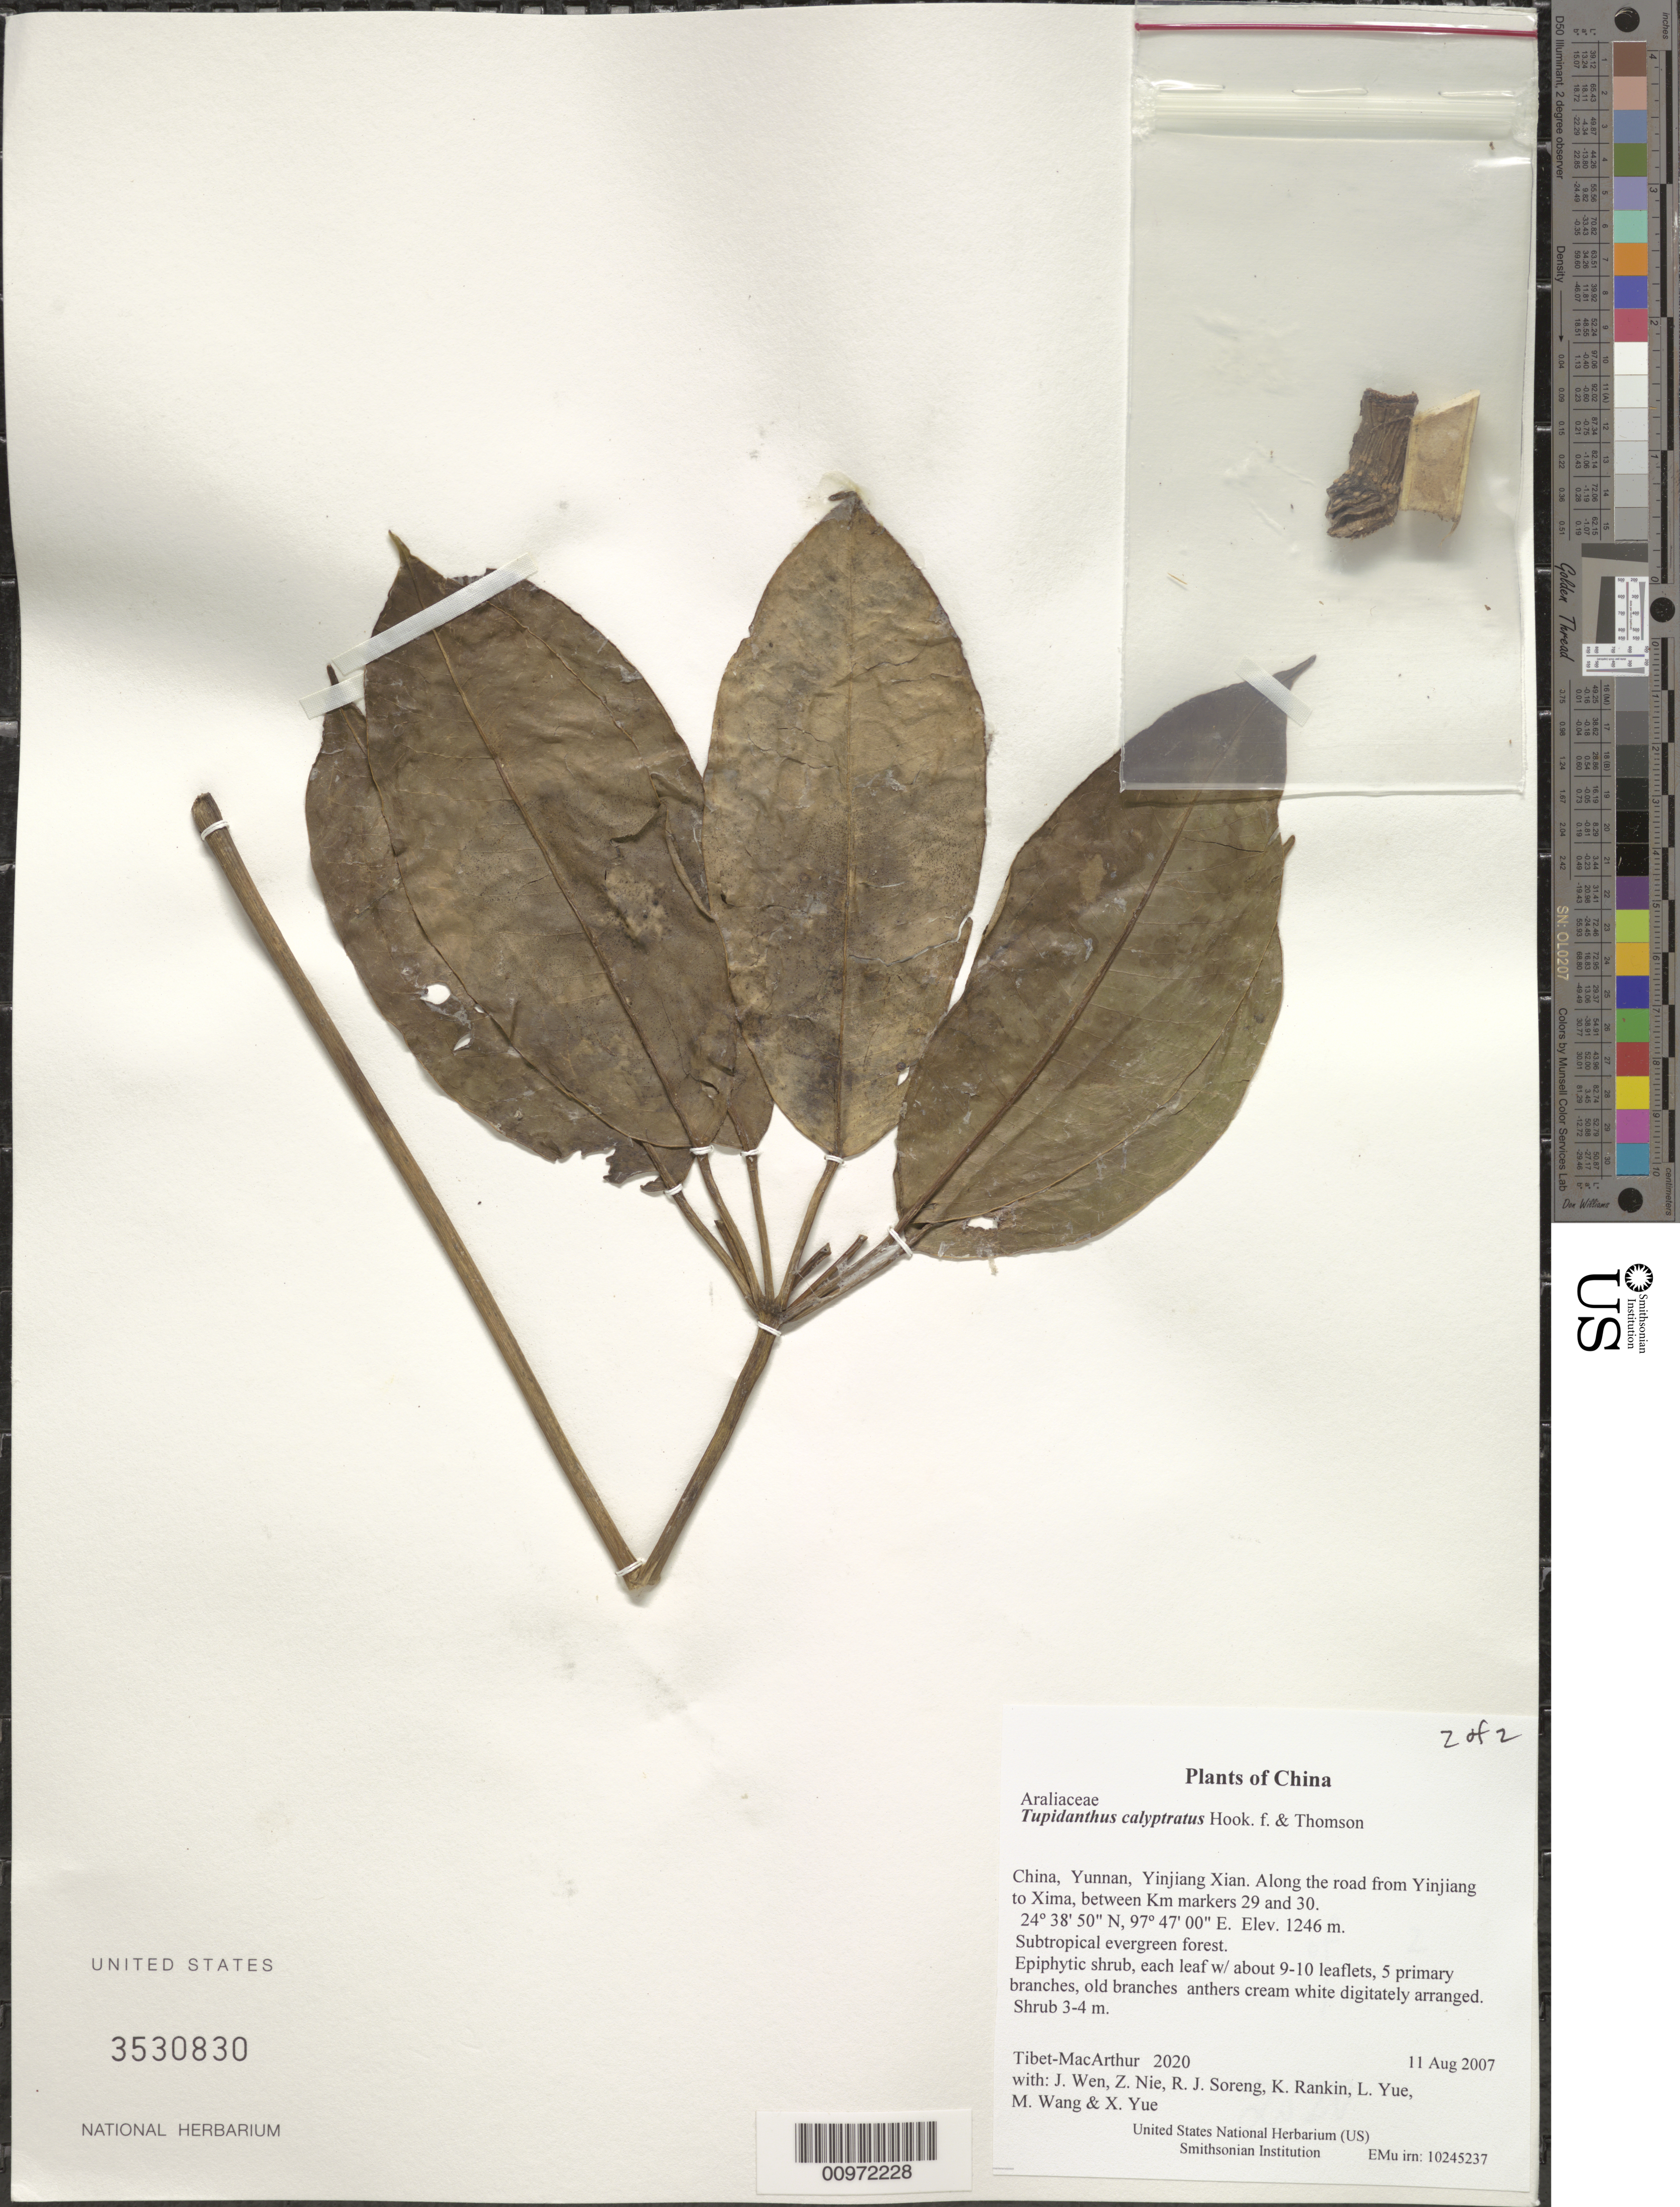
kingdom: Plantae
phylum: Tracheophyta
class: Magnoliopsida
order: Apiales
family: Araliaceae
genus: Tupidanthus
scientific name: Tupidanthus calyptratus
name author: Hook. f. & Thomson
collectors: Tibet-MacArthur, J. Wen, Z. Nie, R. J. Soreng, K. Rankin, L. Yue, M. Wang & X. Yue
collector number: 2020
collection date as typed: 11 Aug 2007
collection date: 2007-08-11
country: China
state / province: Yunnan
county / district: Yinjiang Xian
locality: Along the road from Yinjiang to Xima, between Km markers 29 and 30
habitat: Subtropical evergreen forest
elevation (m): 1246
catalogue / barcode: US 3530830